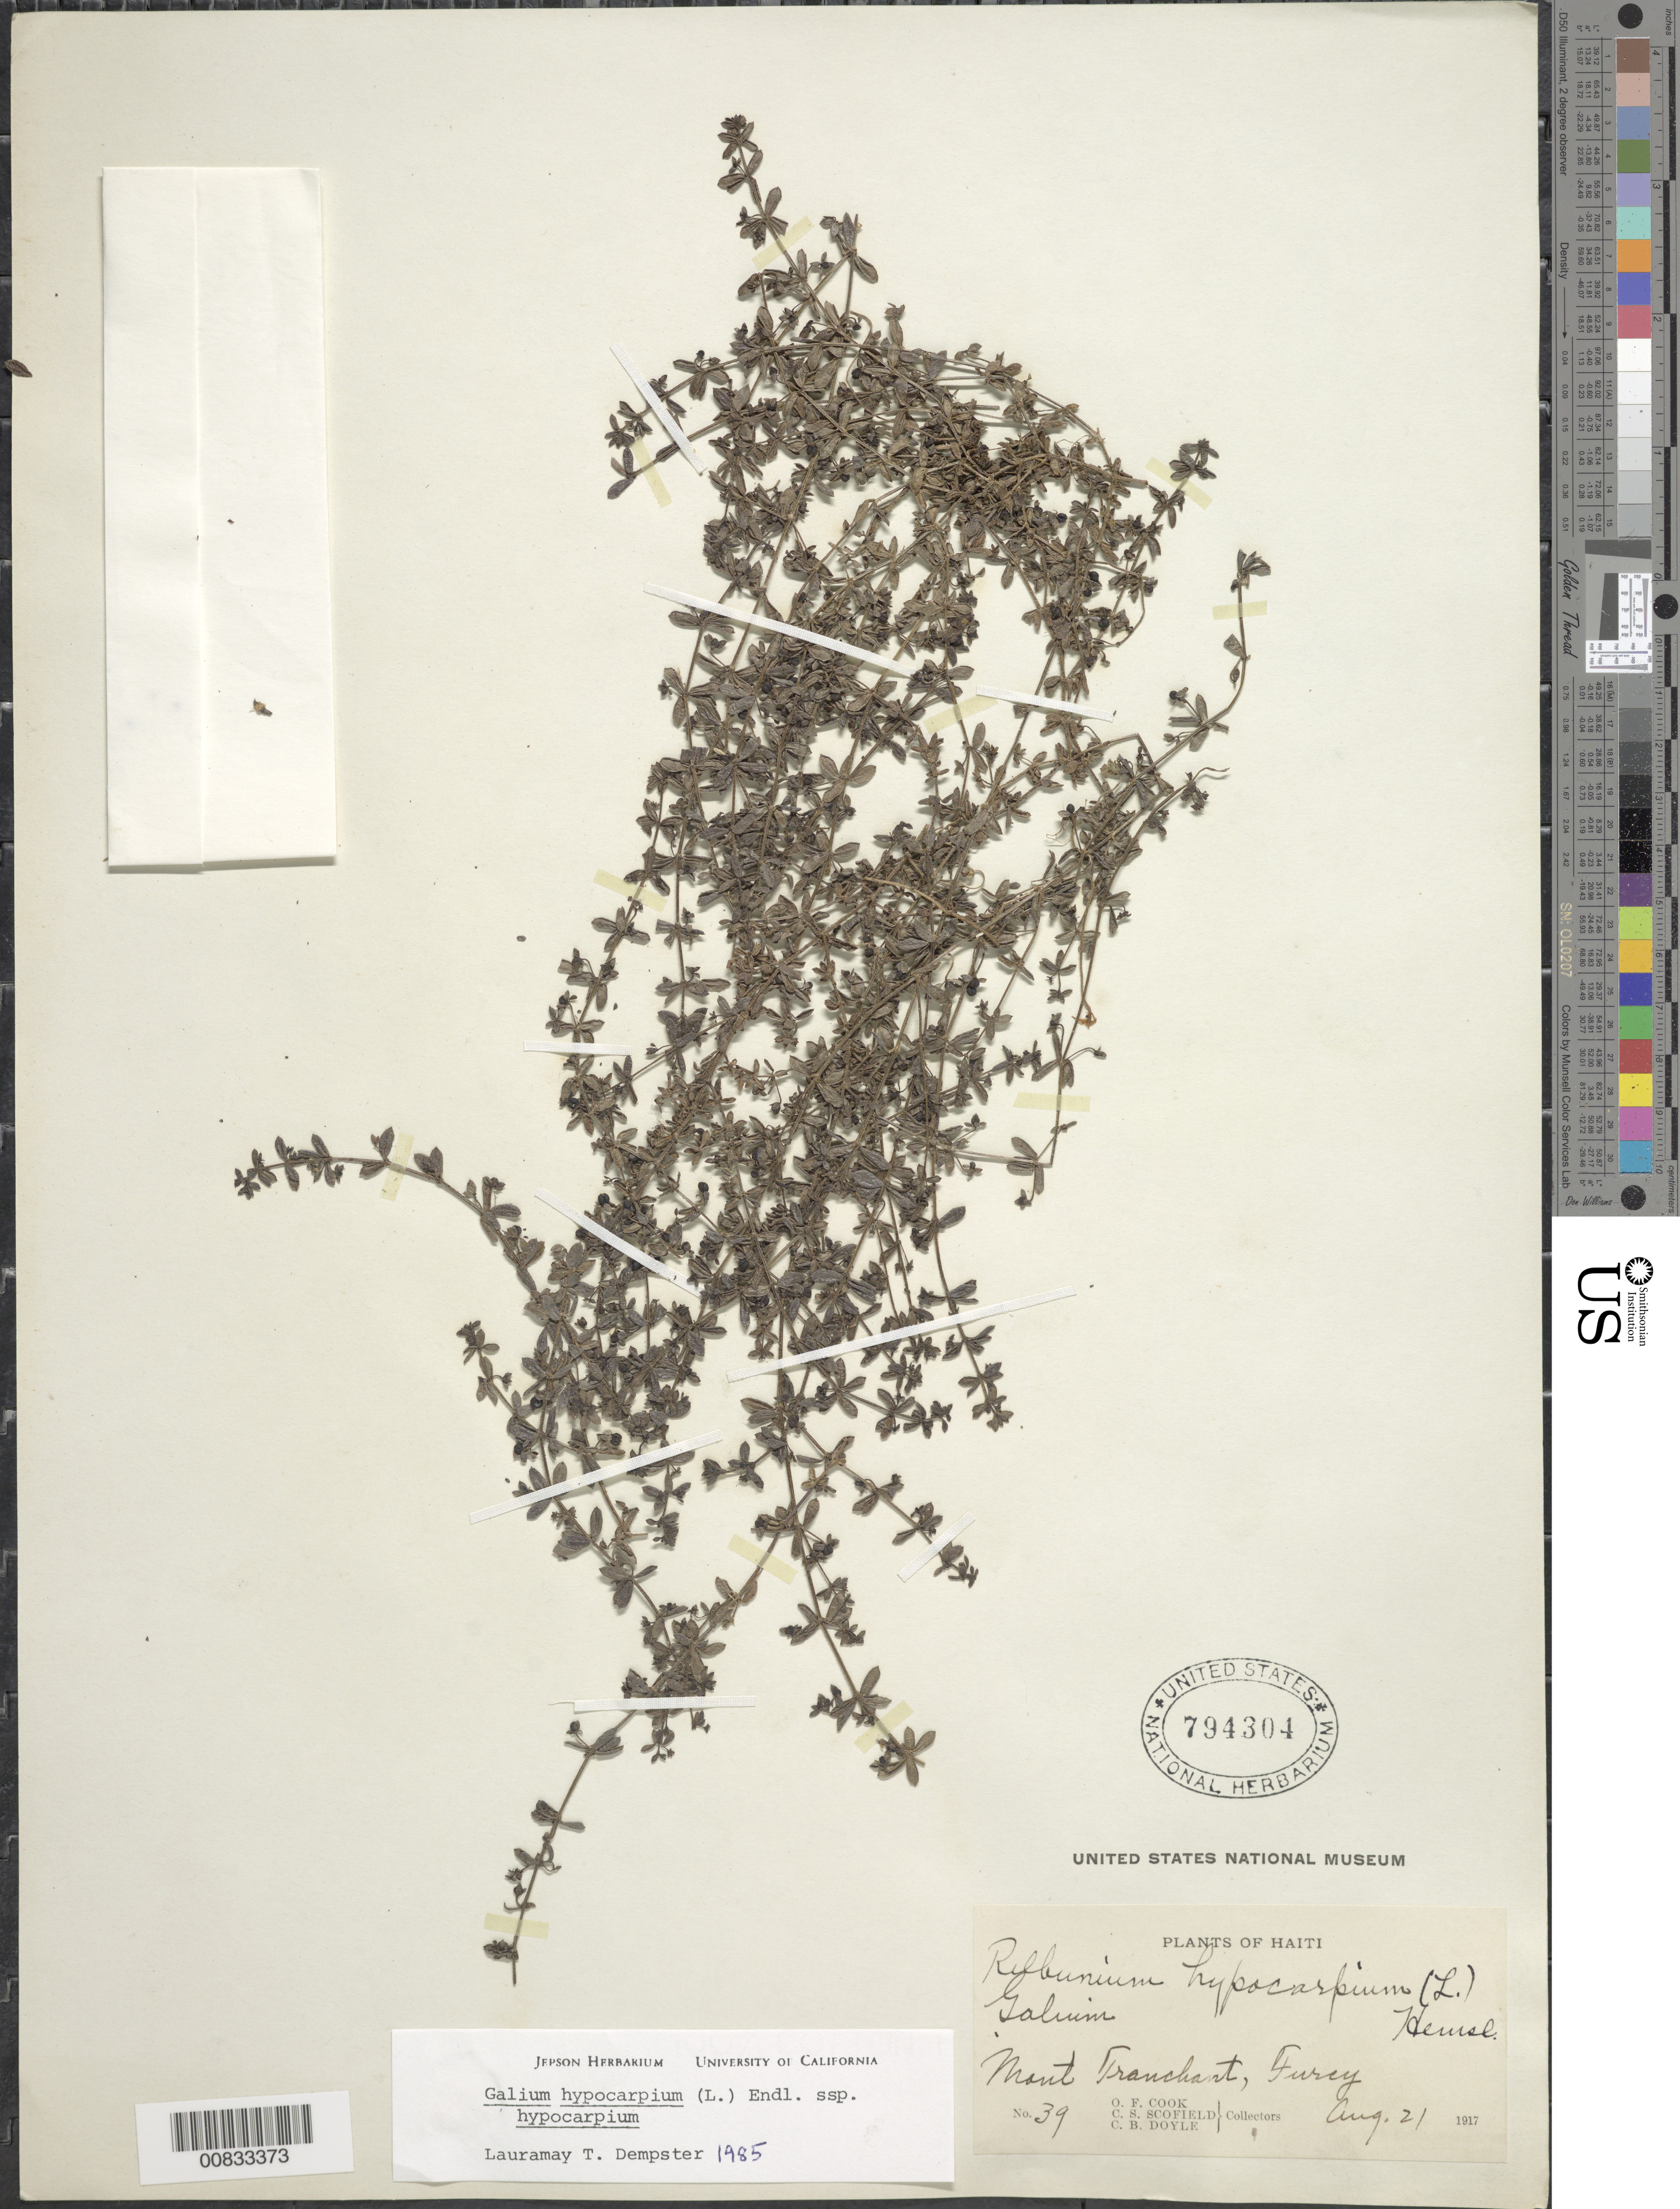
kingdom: Plantae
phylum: Tracheophyta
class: Magnoliopsida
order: Gentianales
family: Rubiaceae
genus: Galium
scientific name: Galium hypocarpium subsp. hypocarpium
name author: (L.) Endl. ex Griseb.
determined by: Dempster, L. T.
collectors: O. F. Cook, C. Scofield & C. Doyle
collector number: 39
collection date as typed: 21 Aug 1917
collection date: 1917-08-21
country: Haiti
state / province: Óuest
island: Hispaniola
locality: Mont Tranchant, Furcy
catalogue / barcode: US 794304